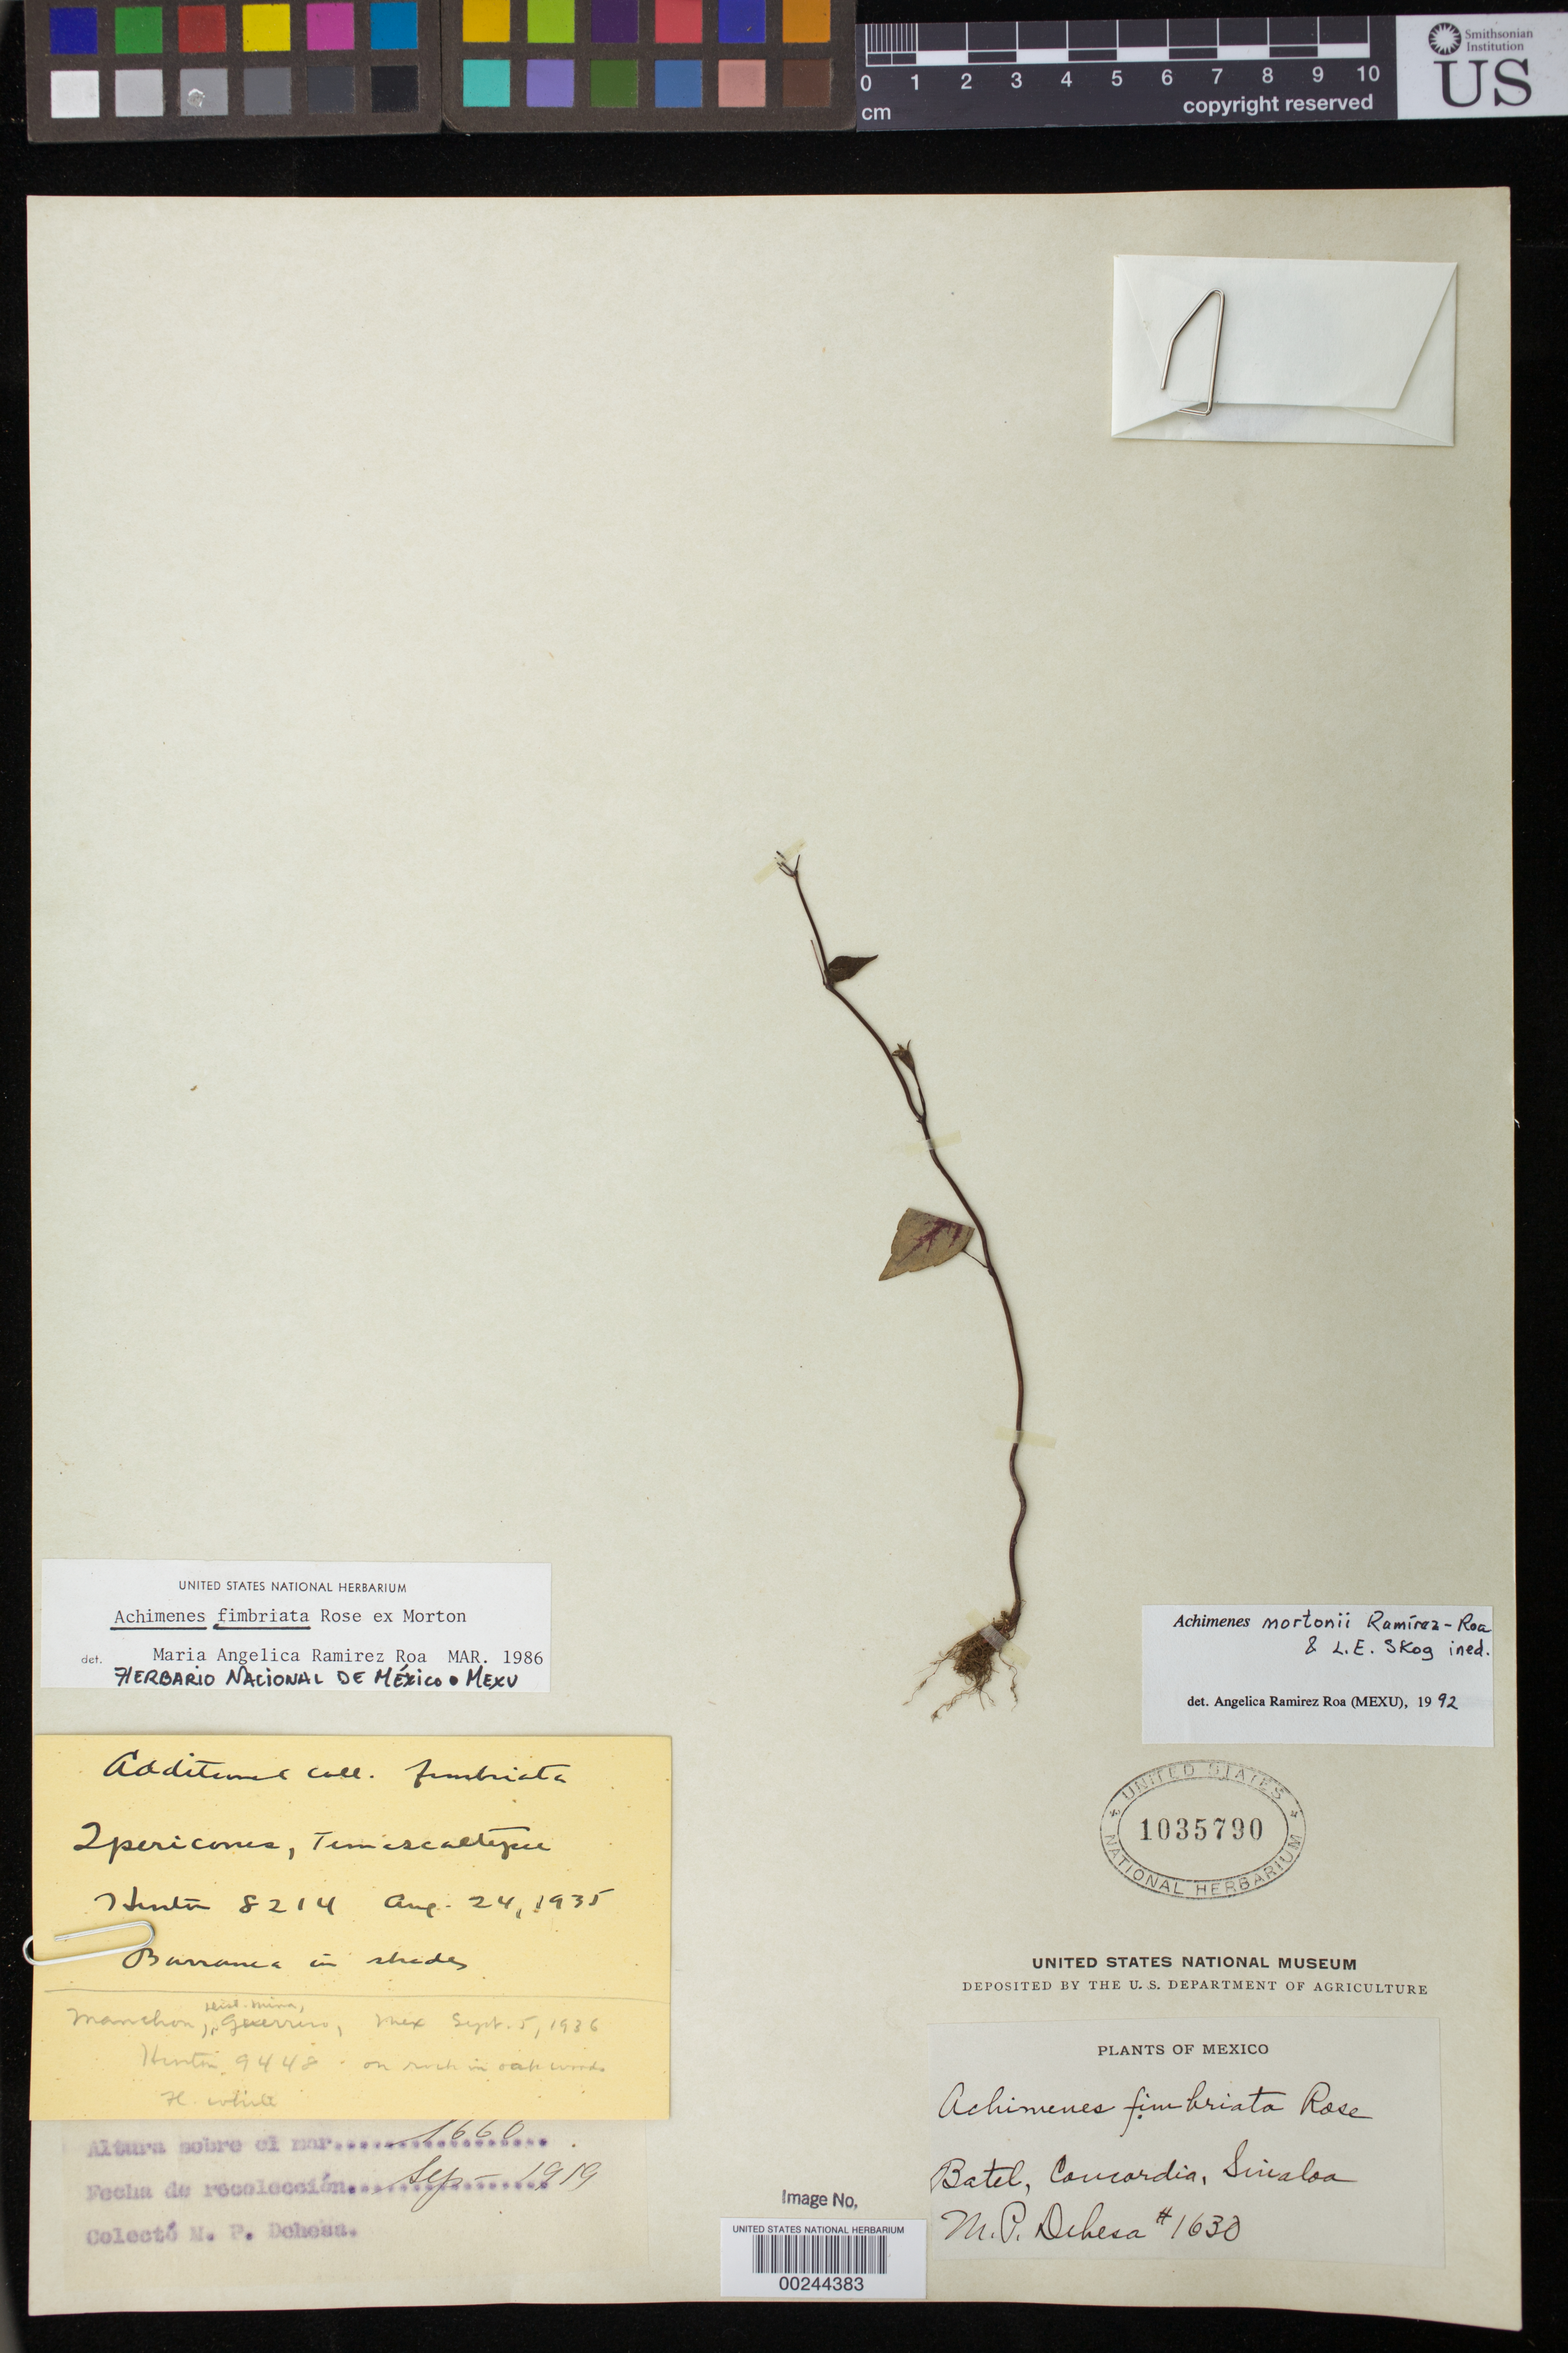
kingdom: Plantae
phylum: Tracheophyta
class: Magnoliopsida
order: Lamiales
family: Gesneriaceae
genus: Achimenes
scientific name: Achimenes fimbriata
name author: Rose ex C.V. Morton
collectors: M. Dehesa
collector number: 1630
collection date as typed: Sep 1919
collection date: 1919-09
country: Mexico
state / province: Sinaloa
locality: Batel, Concordia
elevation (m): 1660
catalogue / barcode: US 1035790